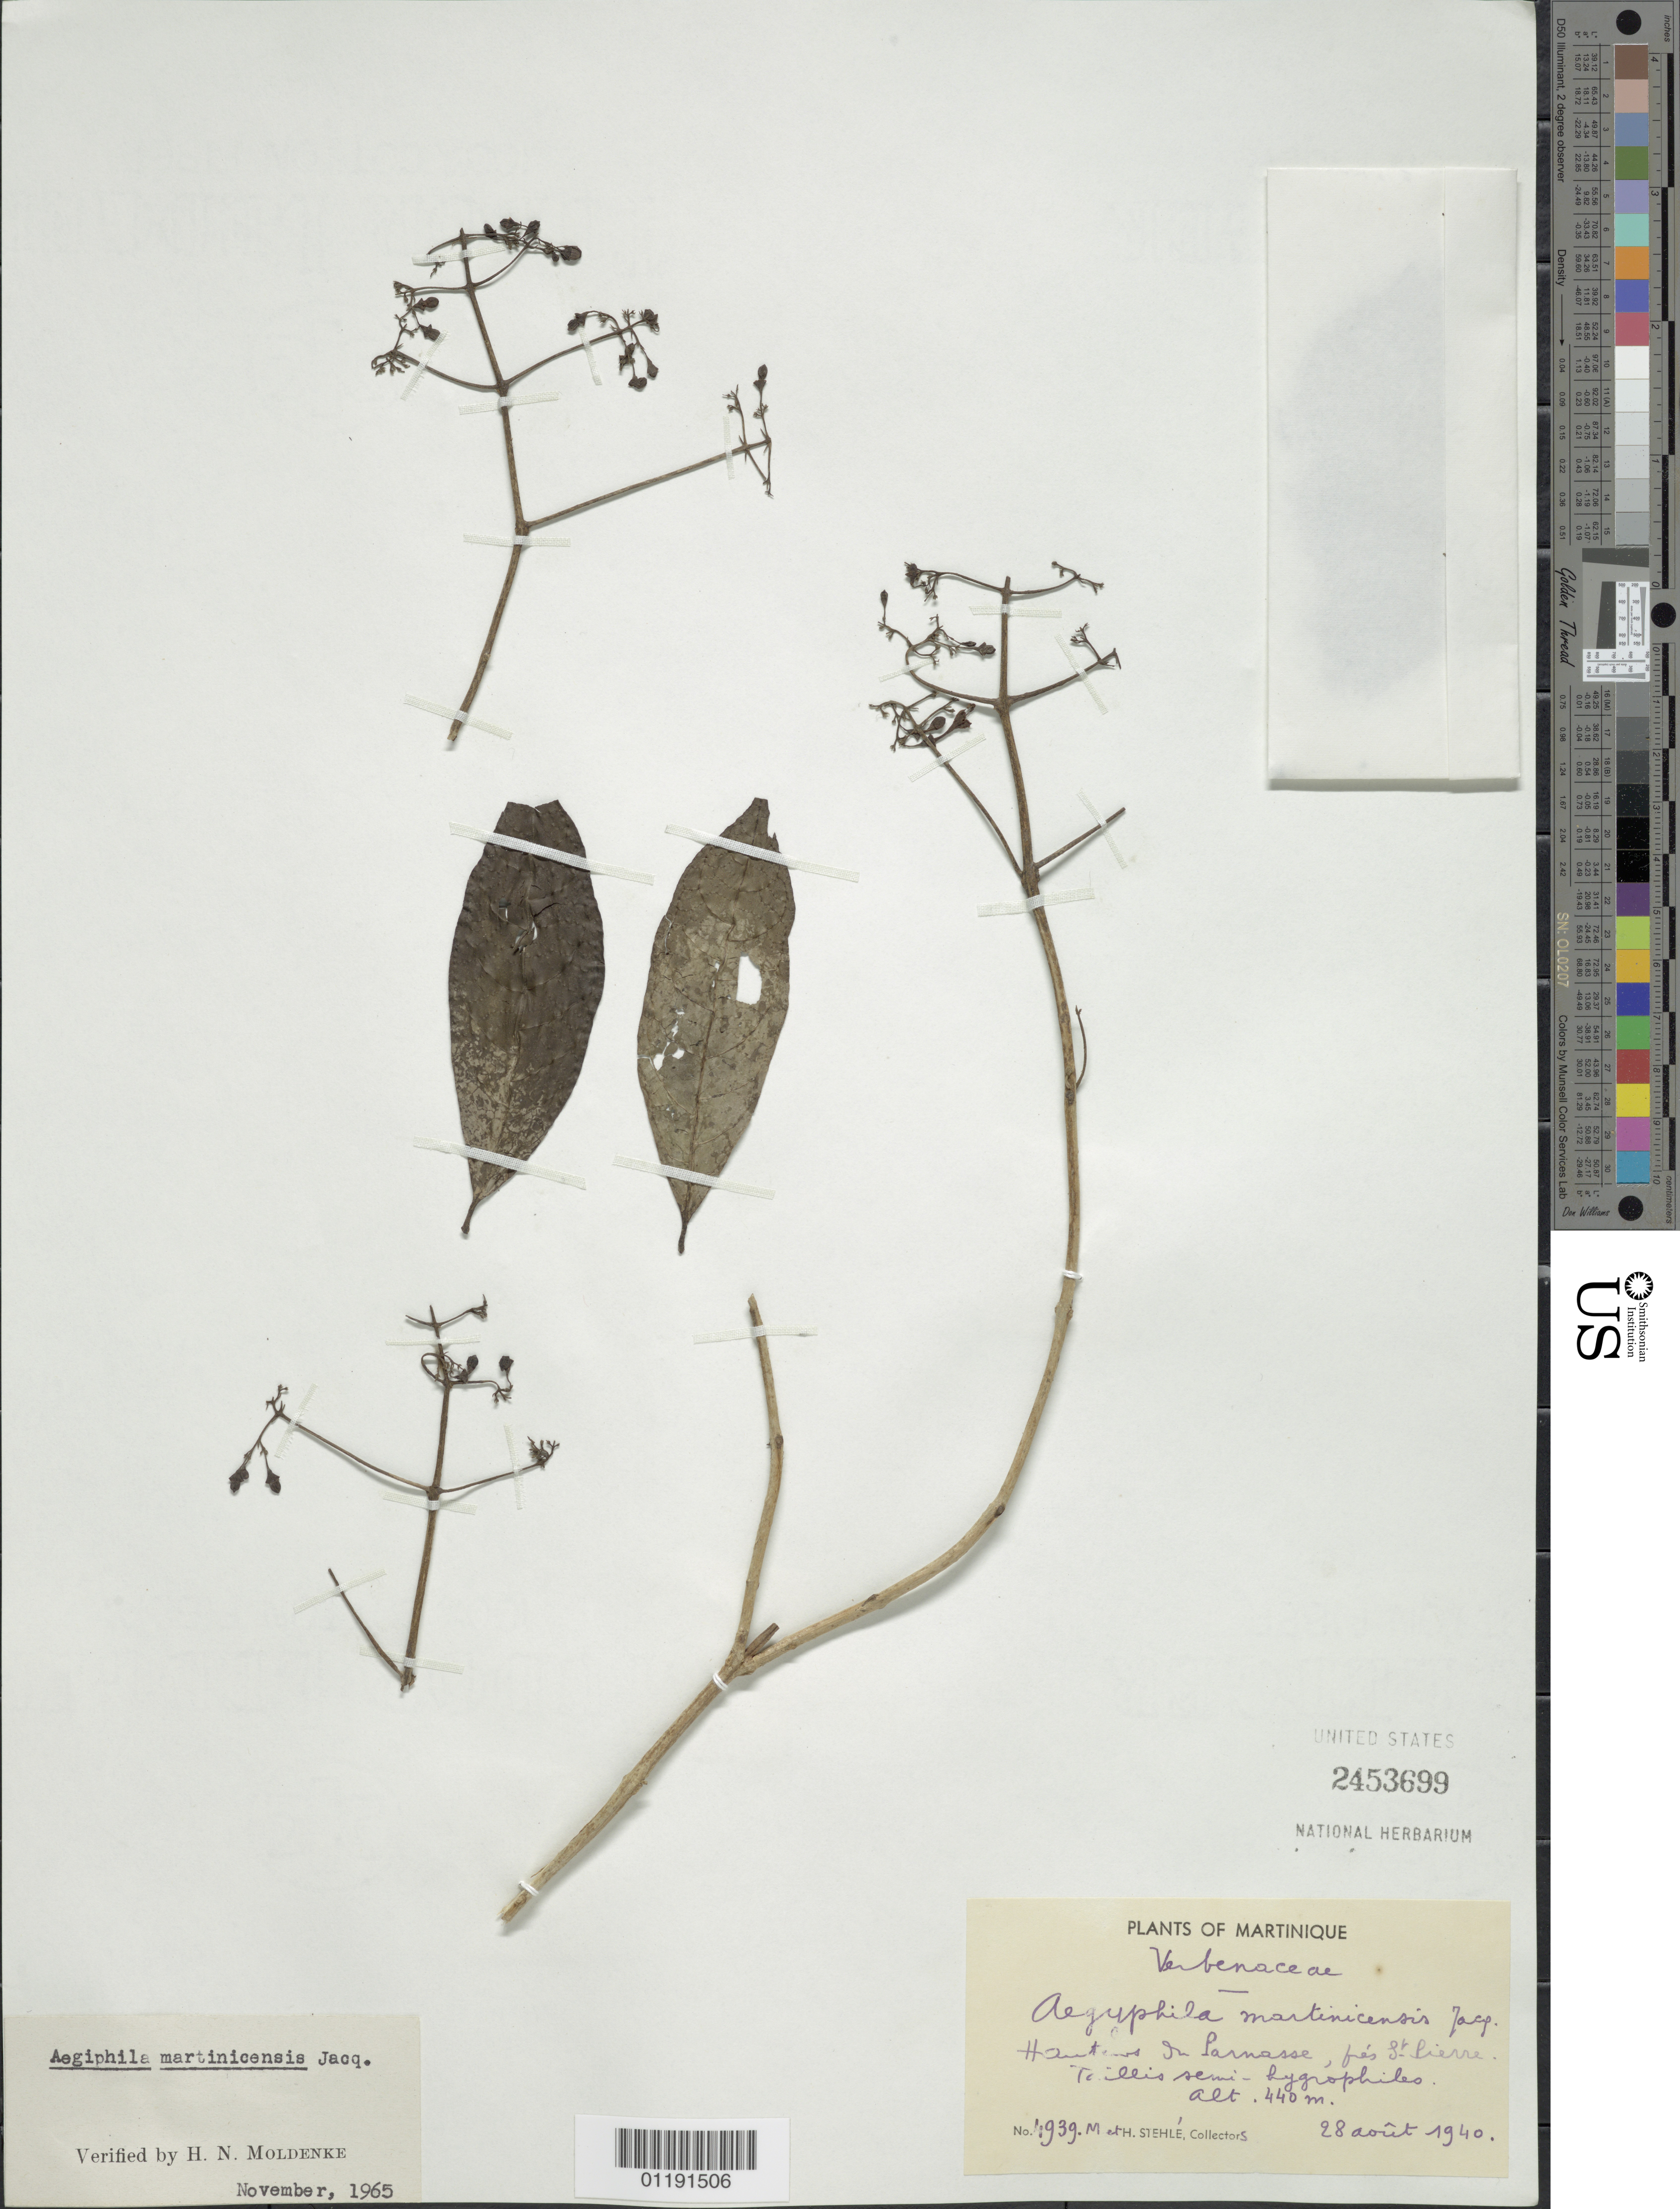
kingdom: Plantae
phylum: Tracheophyta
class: Magnoliopsida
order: Lamiales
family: Lamiaceae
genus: Aegiphila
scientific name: Aegiphila martinicensis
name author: Jacq.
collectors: H. Stehlé & M. Stehlé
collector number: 1939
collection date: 1940-08-28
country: Martinique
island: Martinique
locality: Parnasse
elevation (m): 440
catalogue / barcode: US 2453699